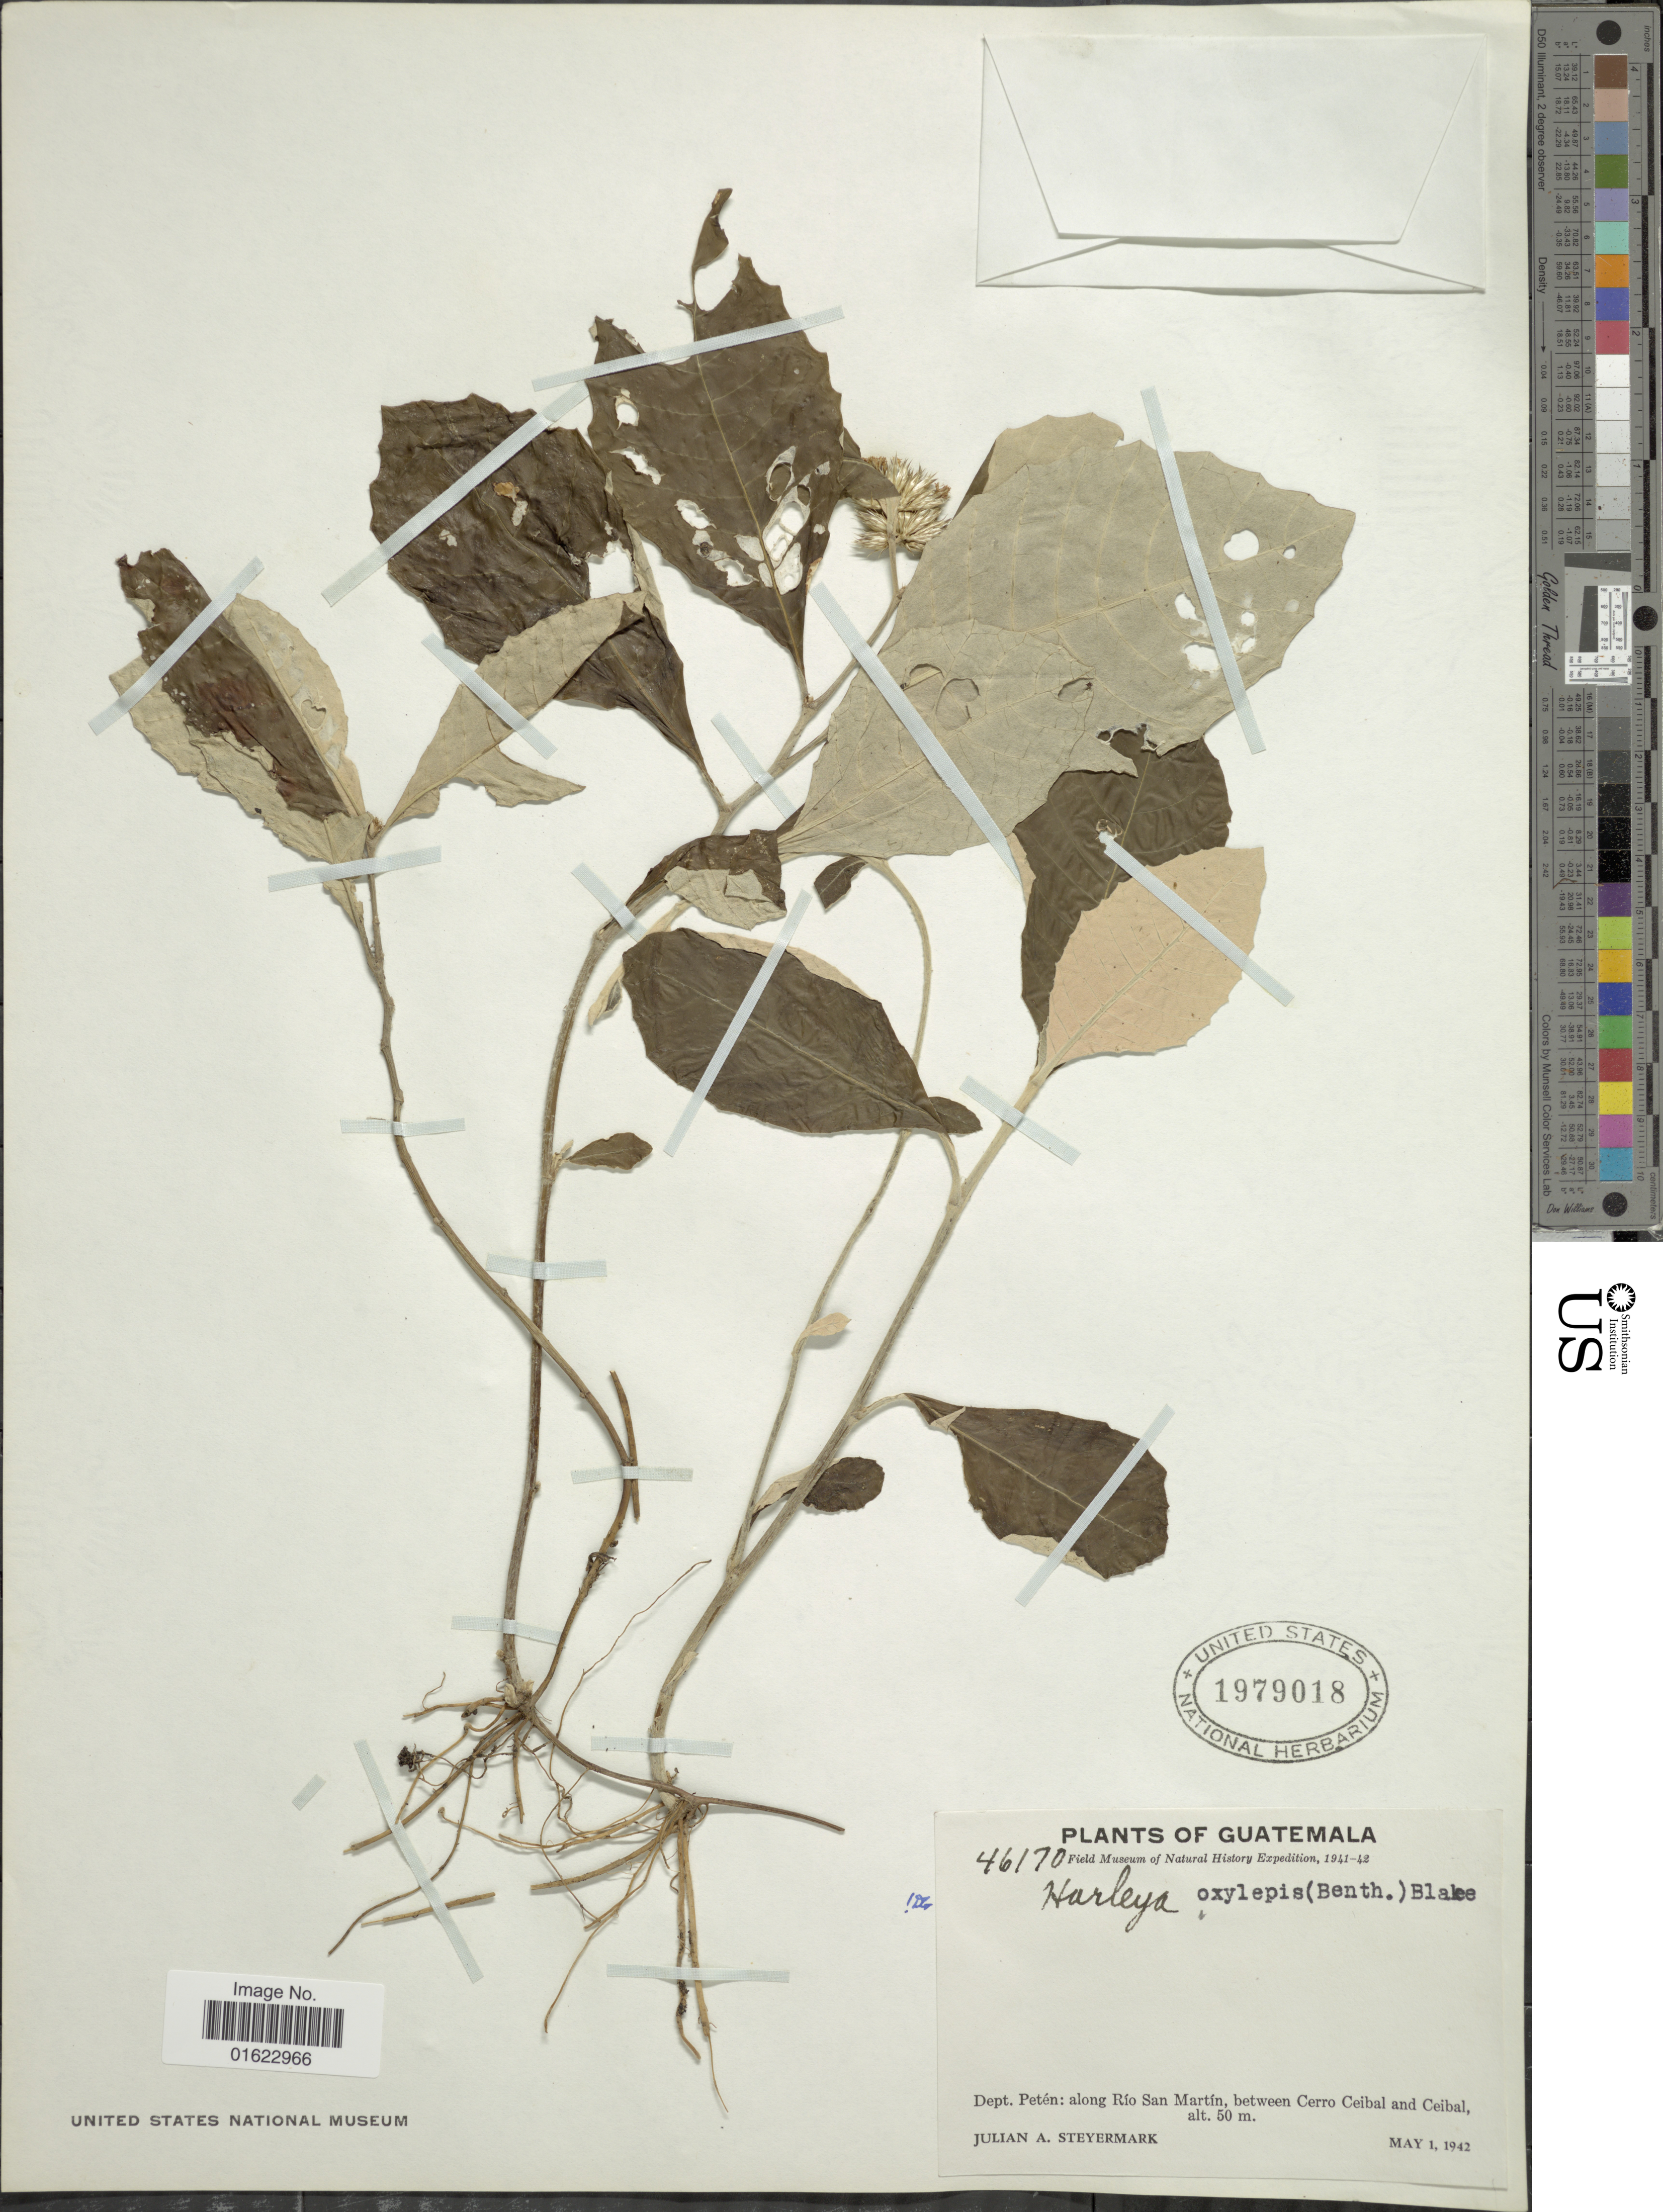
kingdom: Plantae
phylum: Tracheophyta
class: Magnoliopsida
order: Asterales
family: Asteraceae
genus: Harleya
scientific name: Harleya oxylepis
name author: (Benth.) S.F. Blake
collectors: J. Steyermark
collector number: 46170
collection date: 1942-05-01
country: Guatemala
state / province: El Petén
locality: Along Rio San Martin, between Cerro Ceibal and Ceibal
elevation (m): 50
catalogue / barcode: US 1979018